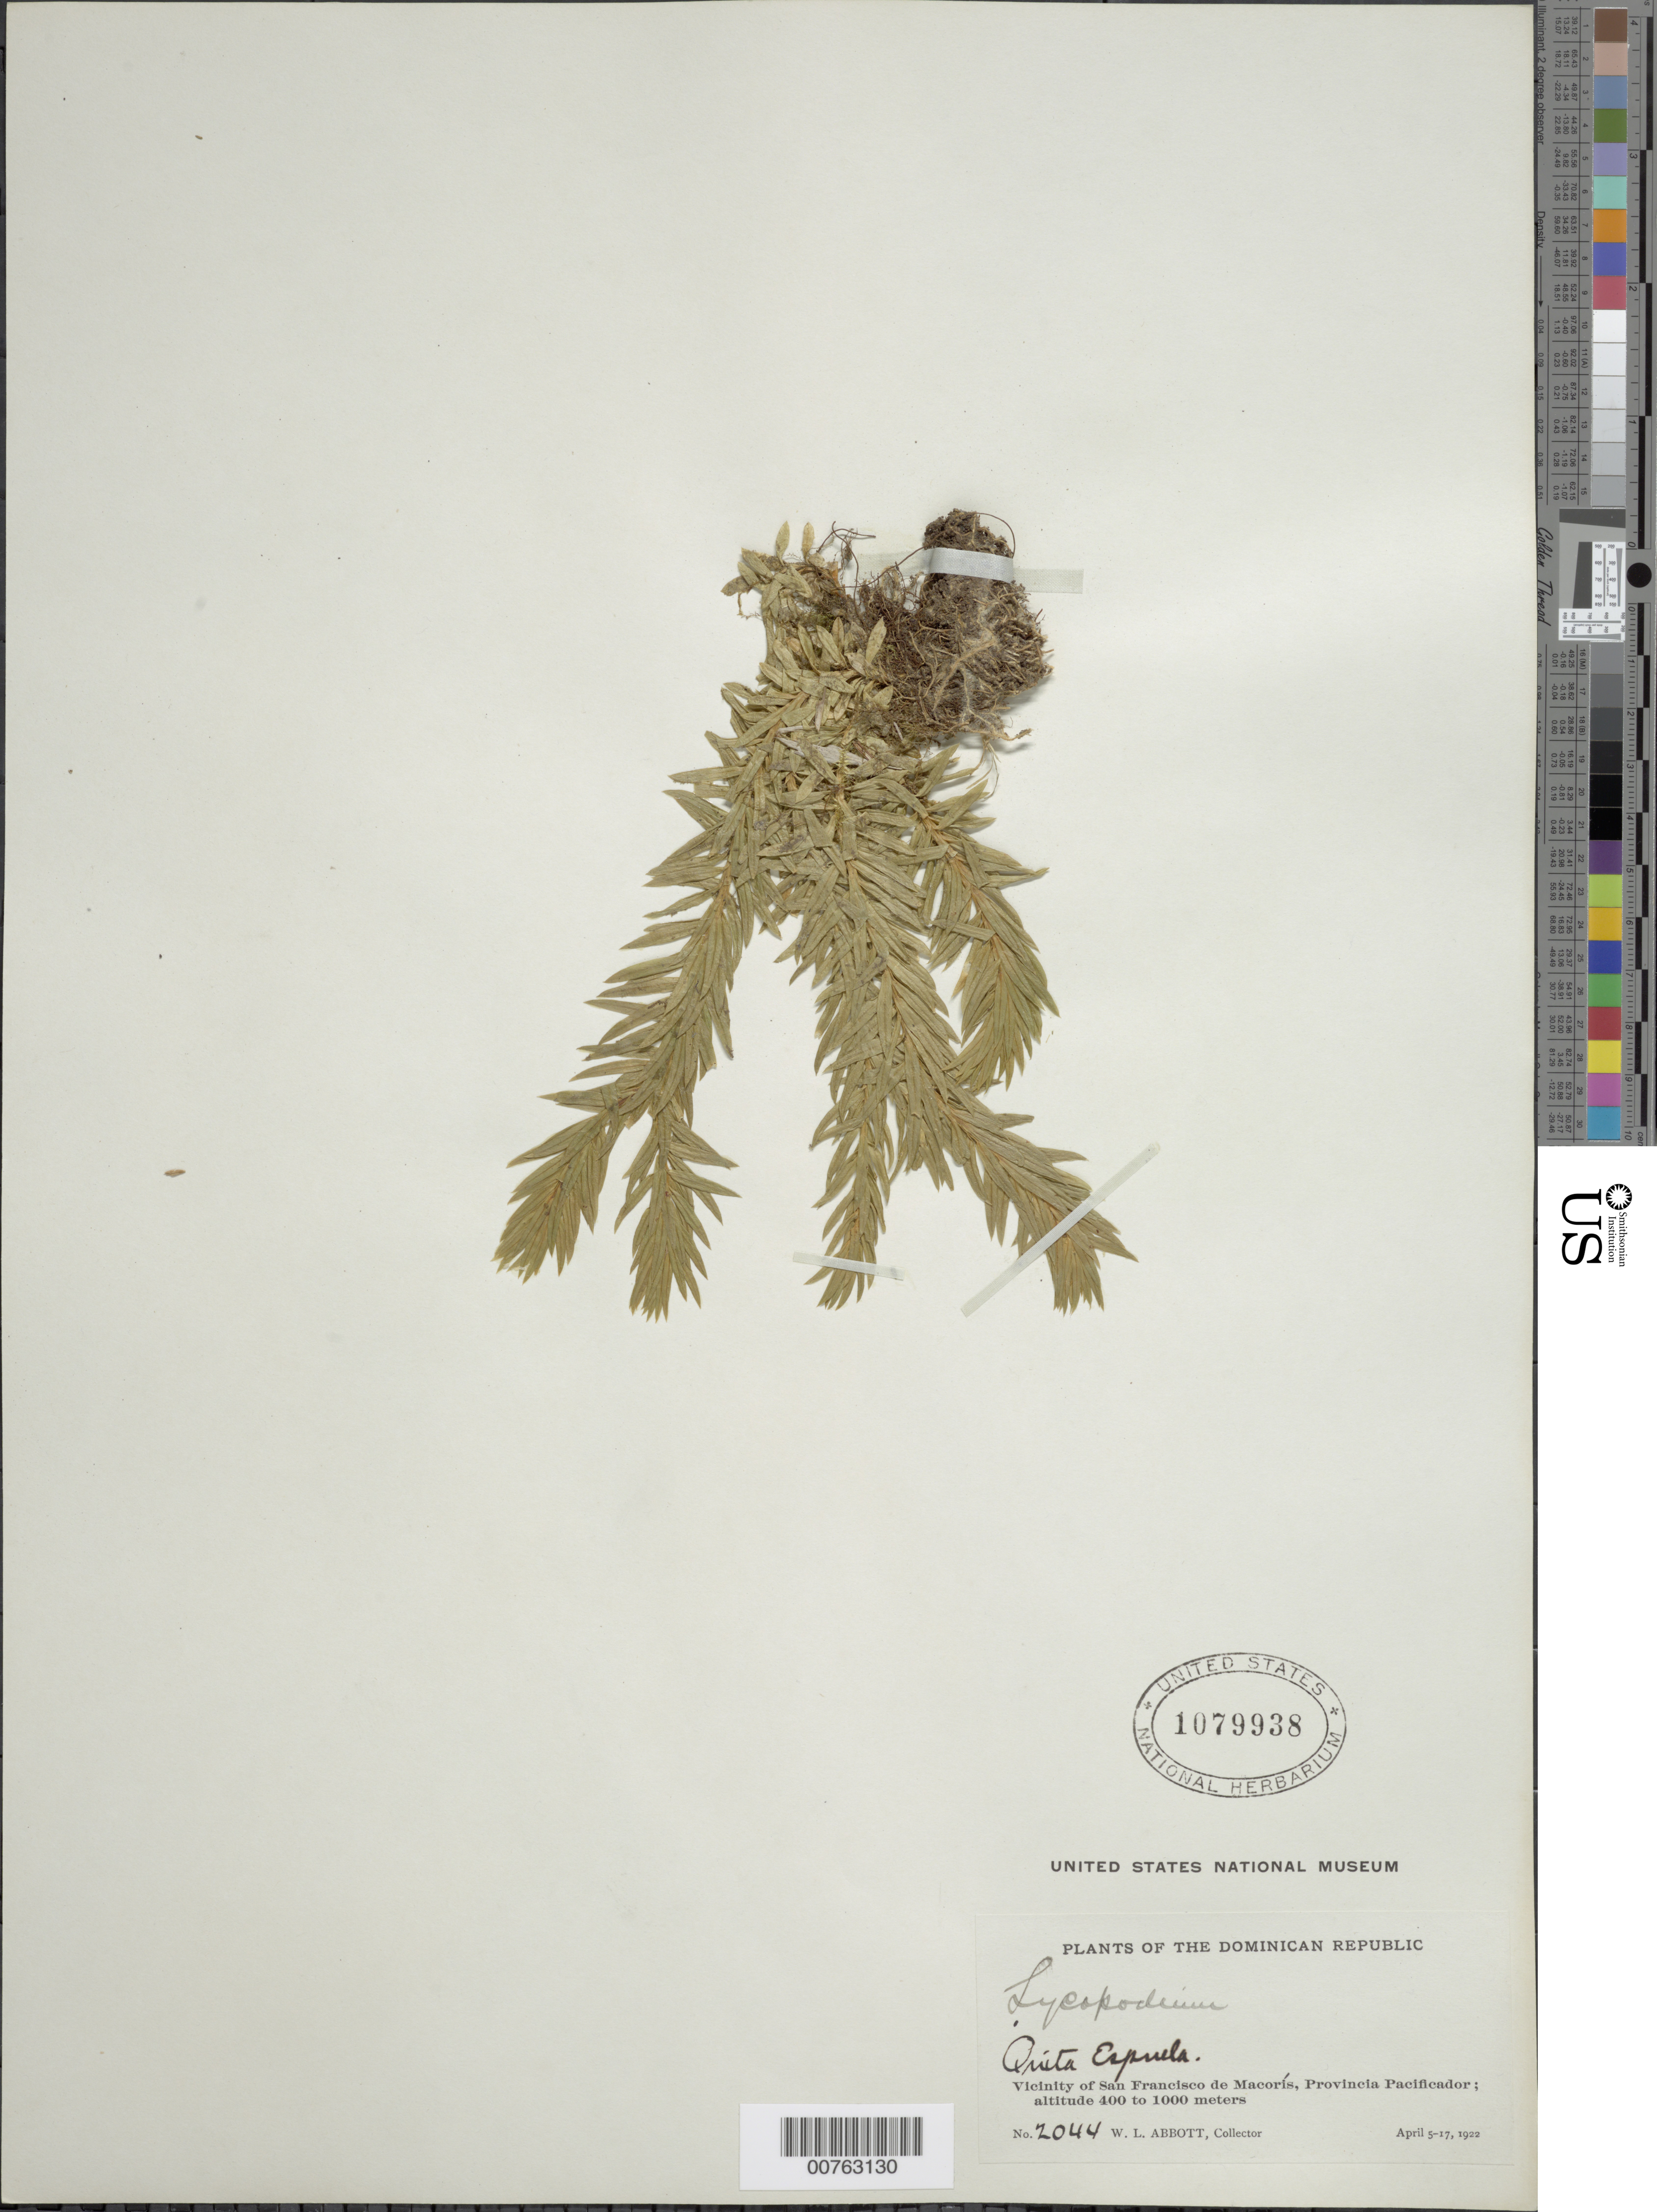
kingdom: Plantae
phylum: Tracheophyta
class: Lycopodiopsida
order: Lycopodiales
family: Lycopodiaceae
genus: Phlegmariurus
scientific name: Phlegmariurus taxifolius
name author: (Sw.) Á. Löve & D. Löve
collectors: W. L. Abbott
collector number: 2044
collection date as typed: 05 Apr 1922 to 17 Apr 1922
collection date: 1922-04-05/1922-04-17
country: Dominican Republic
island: Hispaniola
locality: Vicinity of San Francisco de Macorís, Provincia Pacificador. Quita Espuela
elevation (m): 400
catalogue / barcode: US 1079938